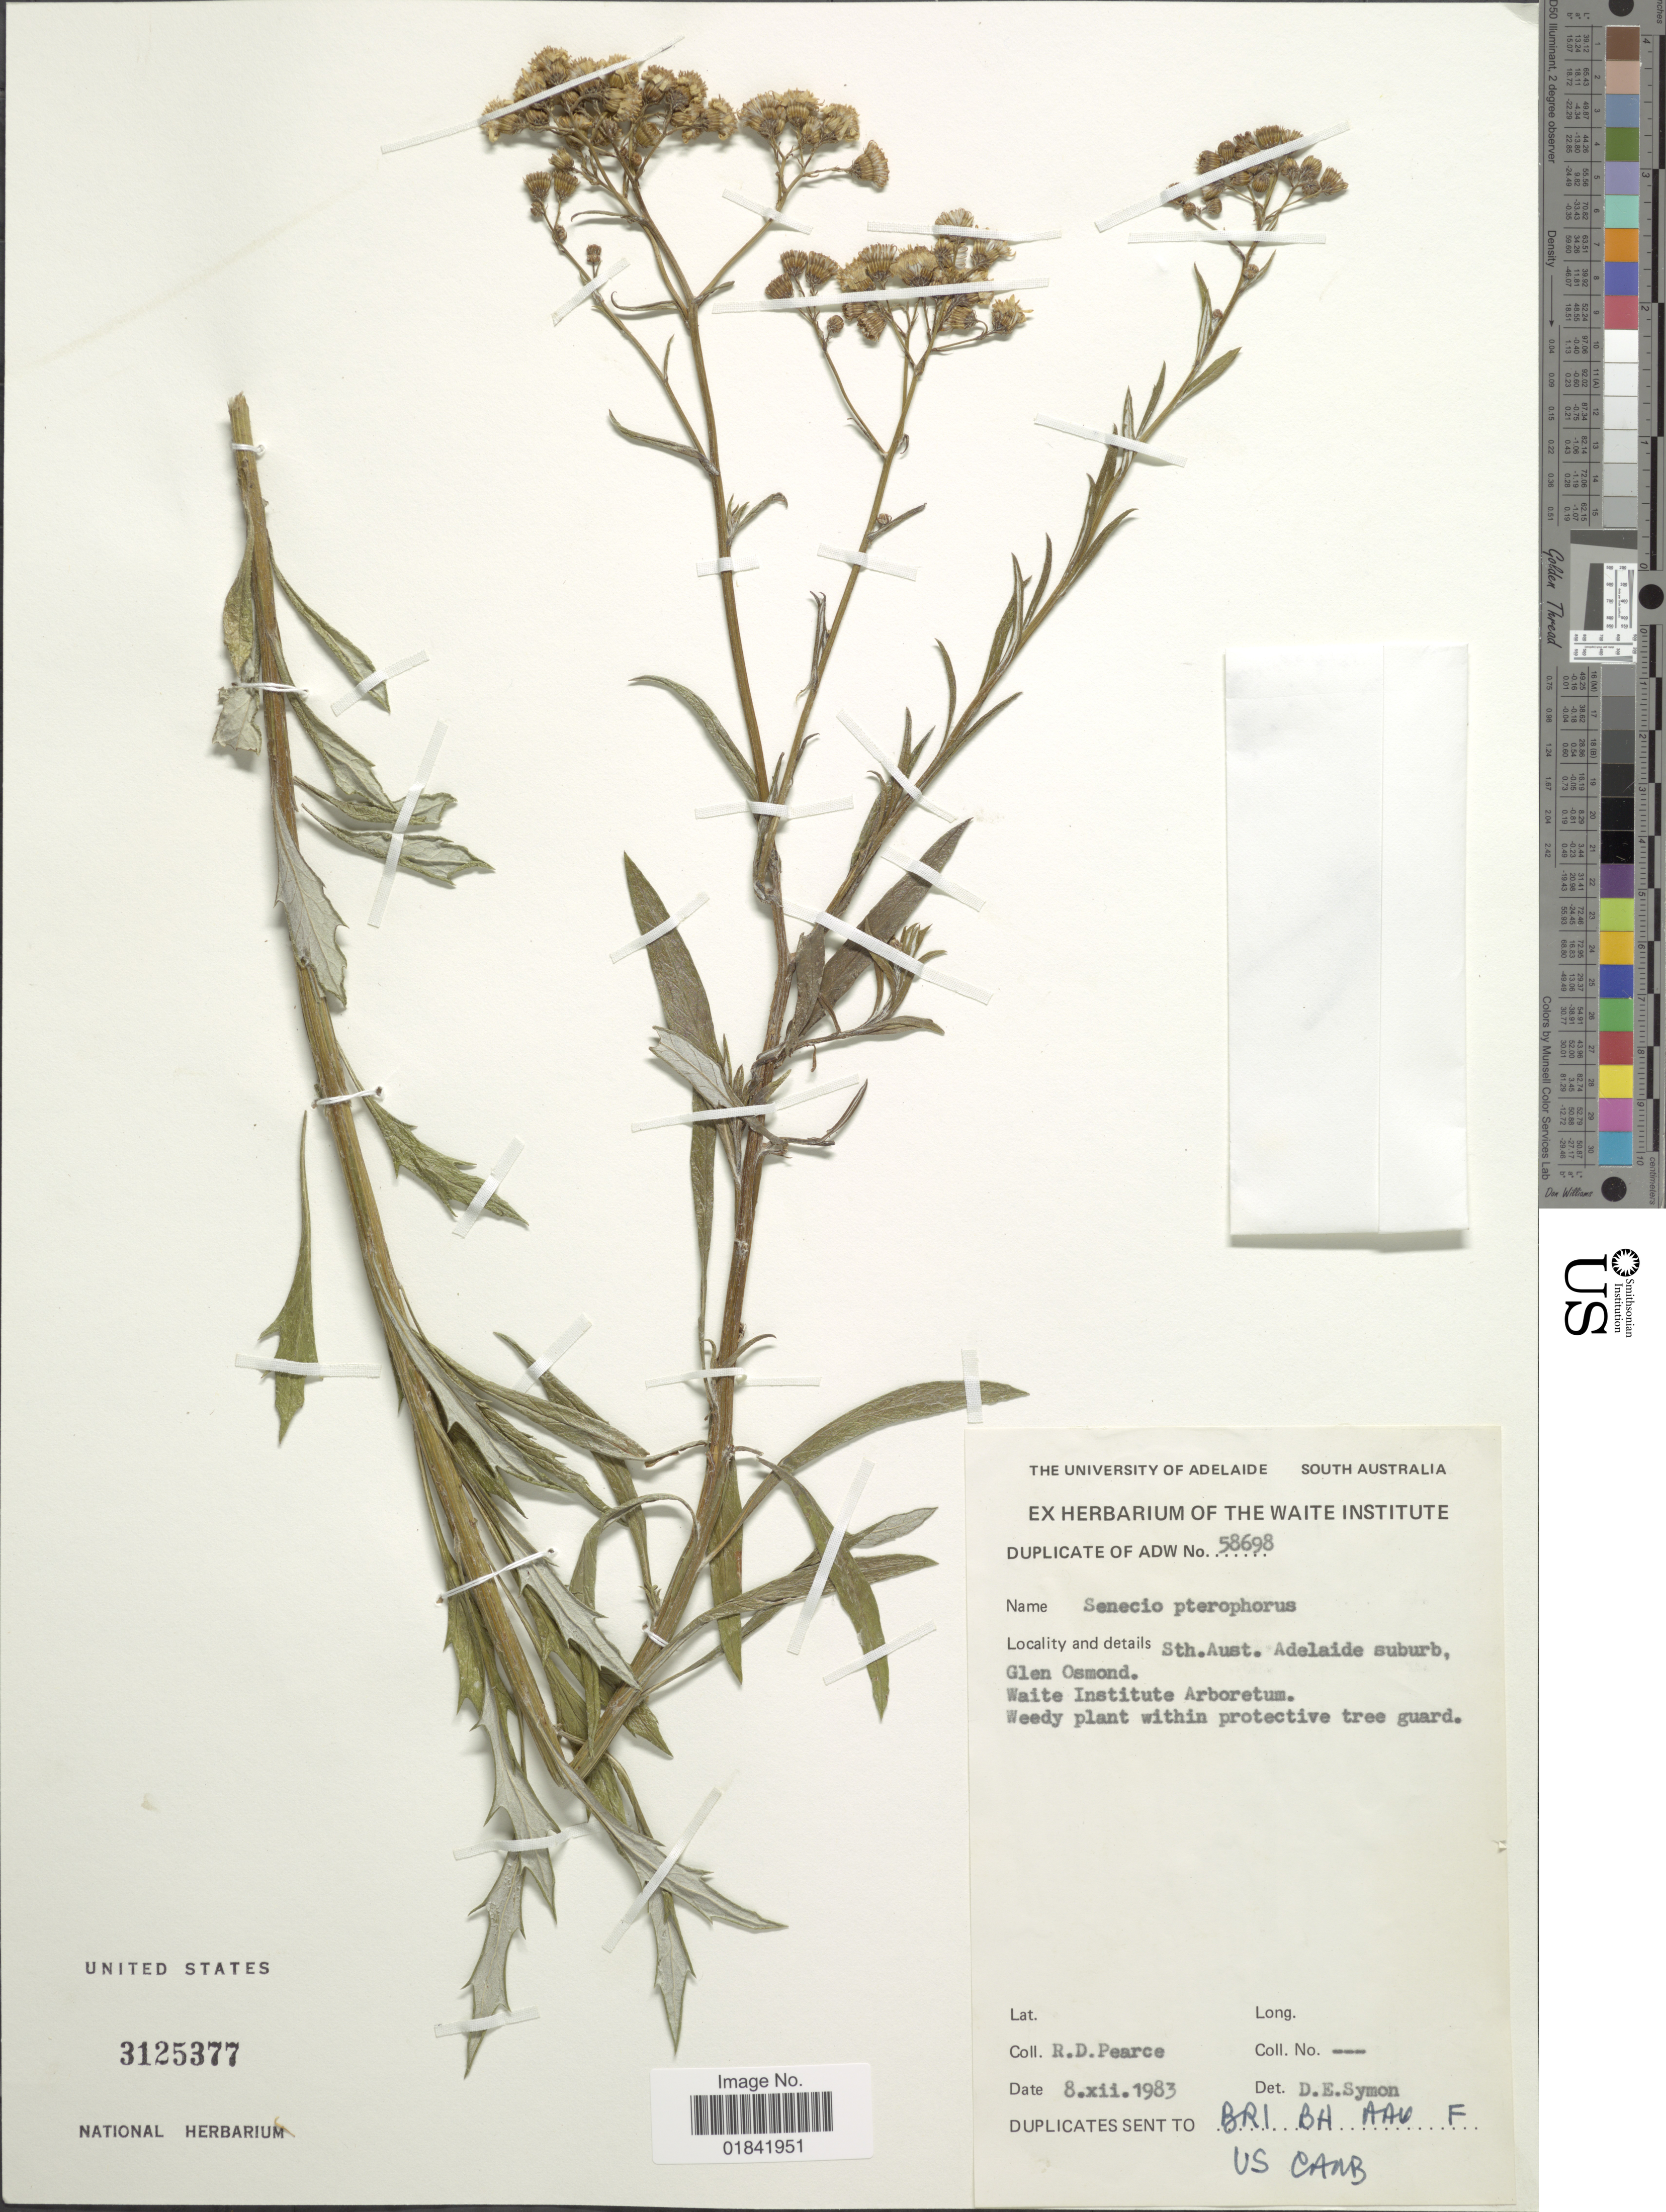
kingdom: Plantae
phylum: Tracheophyta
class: Magnoliopsida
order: Asterales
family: Asteraceae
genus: Senecio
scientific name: Senecio pterophorus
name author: DC.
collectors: R. Pearce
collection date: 1983-12-08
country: Australia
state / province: South Australia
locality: Adelaide suburb, Glen Osmond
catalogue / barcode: US 3125377